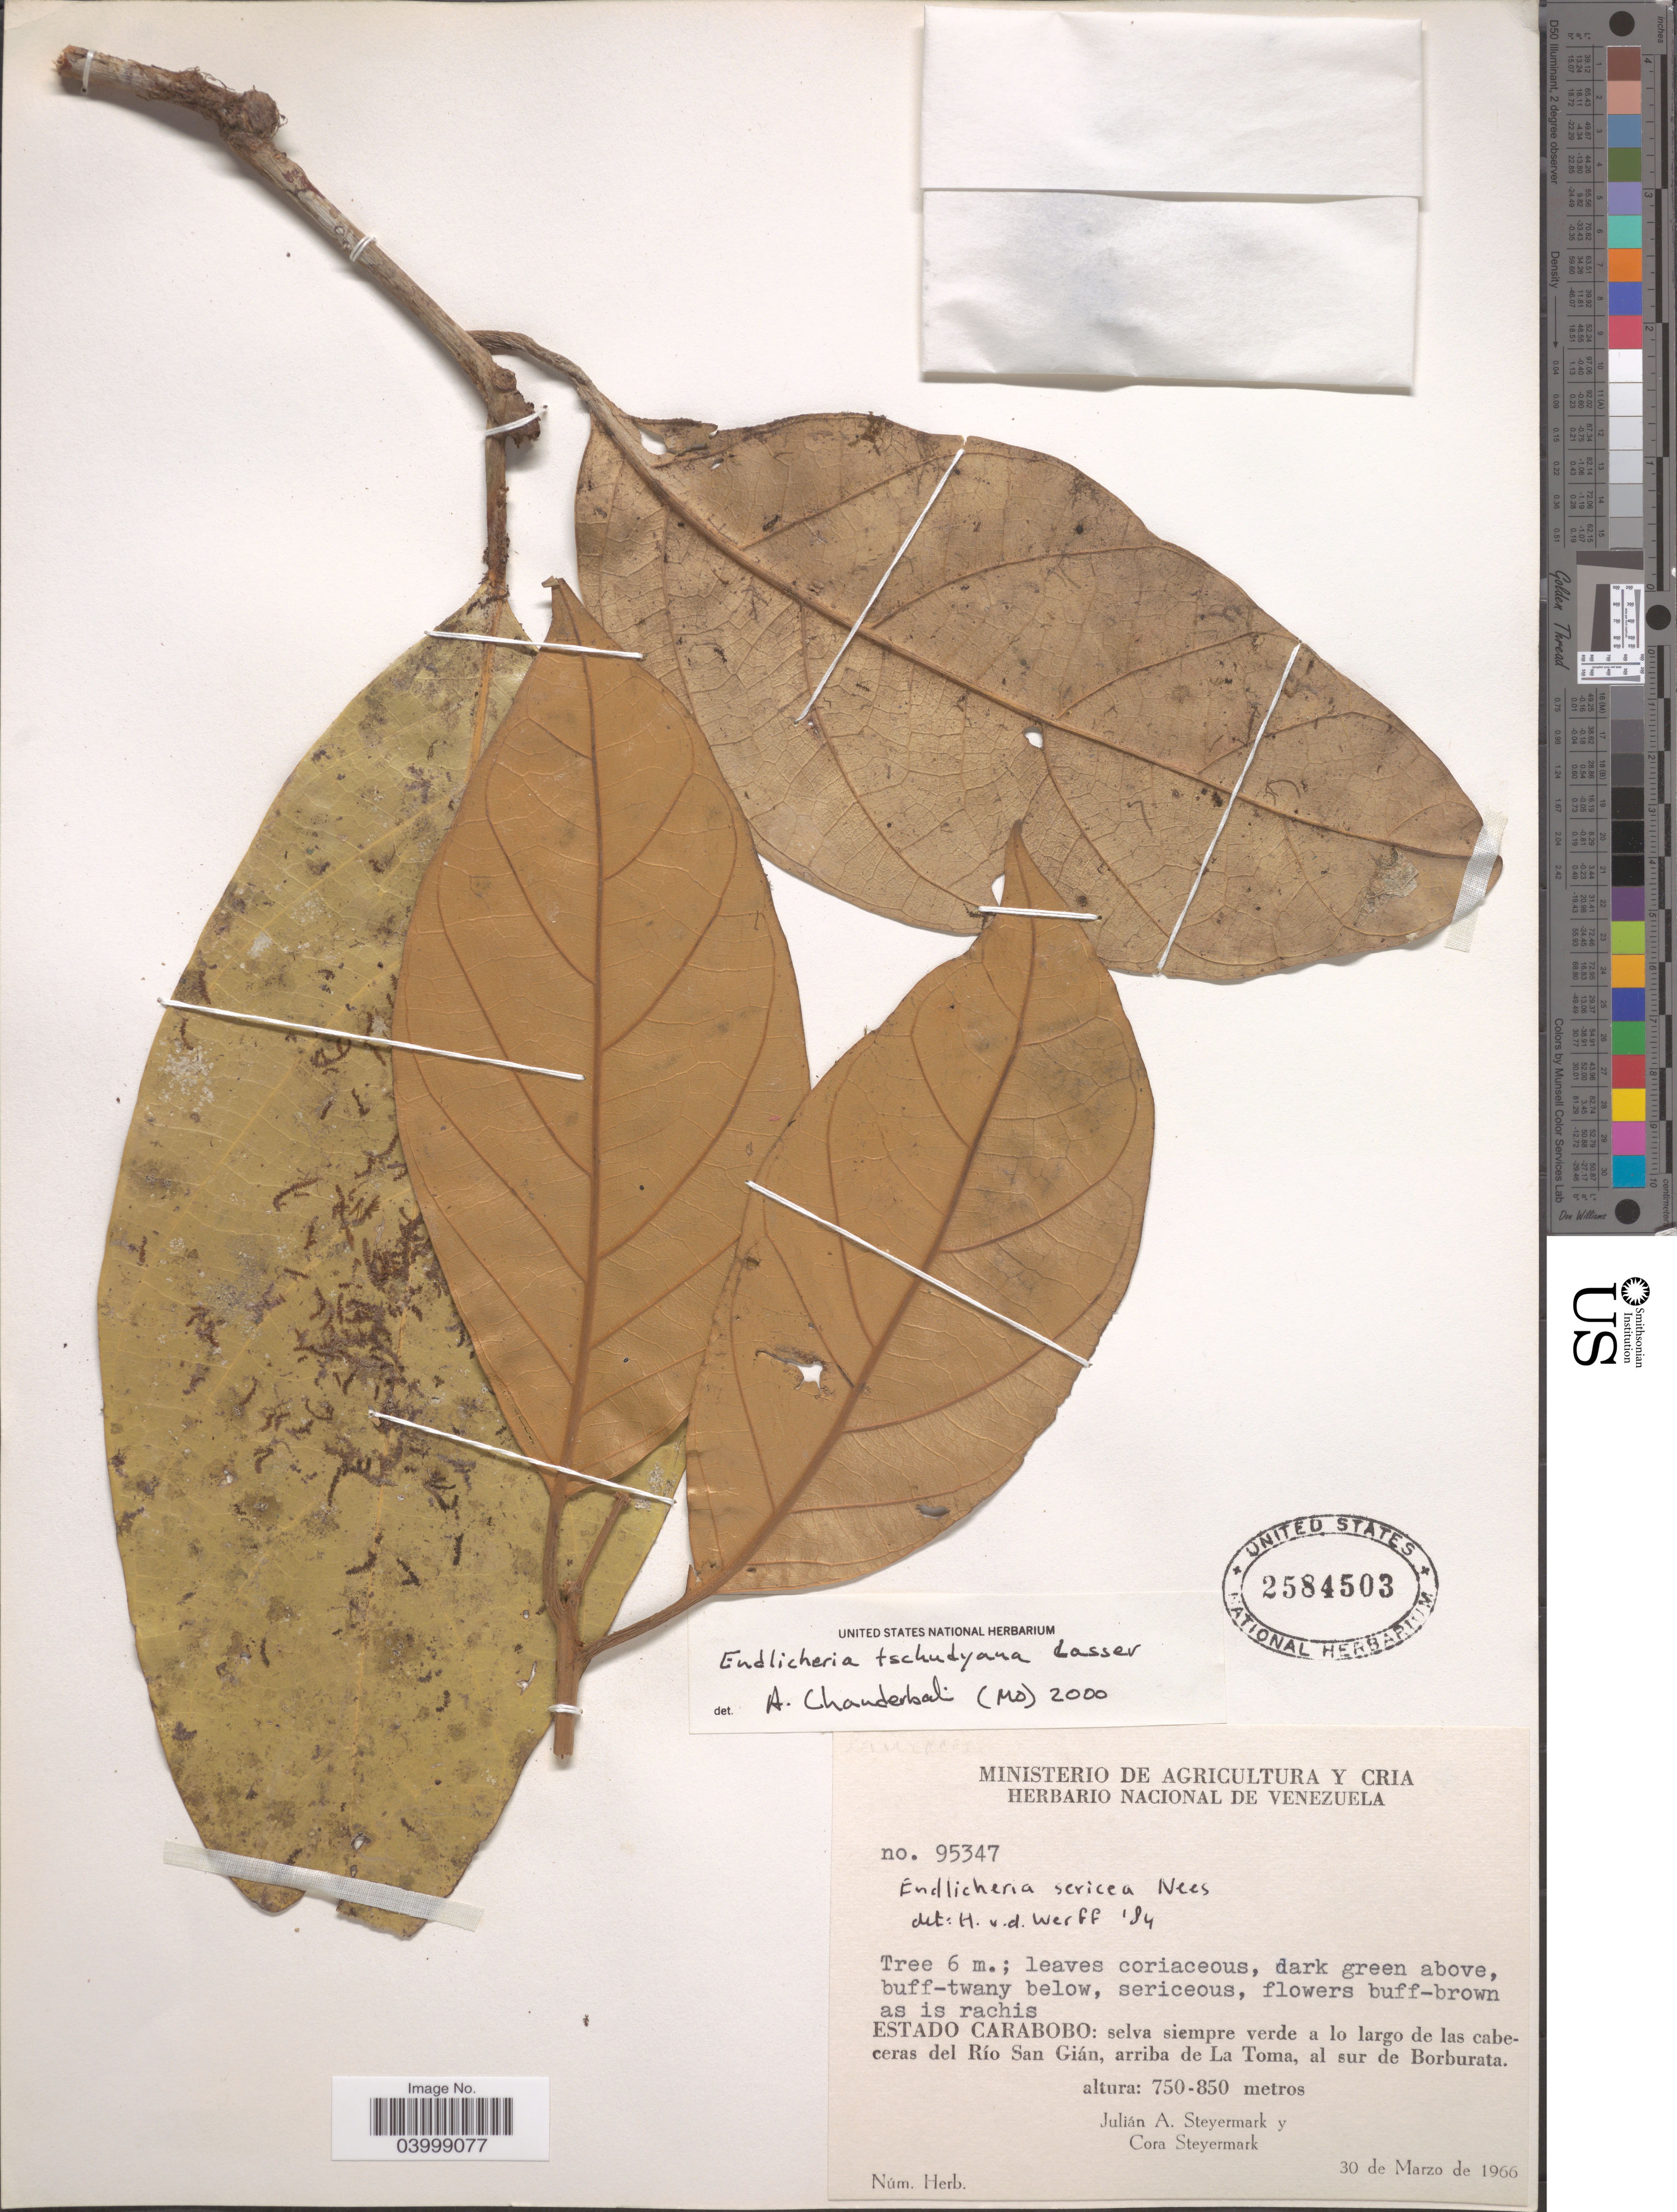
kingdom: Plantae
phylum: Tracheophyta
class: Magnoliopsida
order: Laurales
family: Lauraceae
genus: Endlicheria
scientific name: Endlicheria tschudyana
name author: (Lasser) Kosterm.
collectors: J. Steyermark & C. Steyermark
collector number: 95347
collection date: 1966-03-30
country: Venezuela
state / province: Carabobo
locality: Selva siempre verde a lo largo de las cabeceras del Río San Gián, arriba de La Toma, al sur de Borburata.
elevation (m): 750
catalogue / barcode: US 2584503